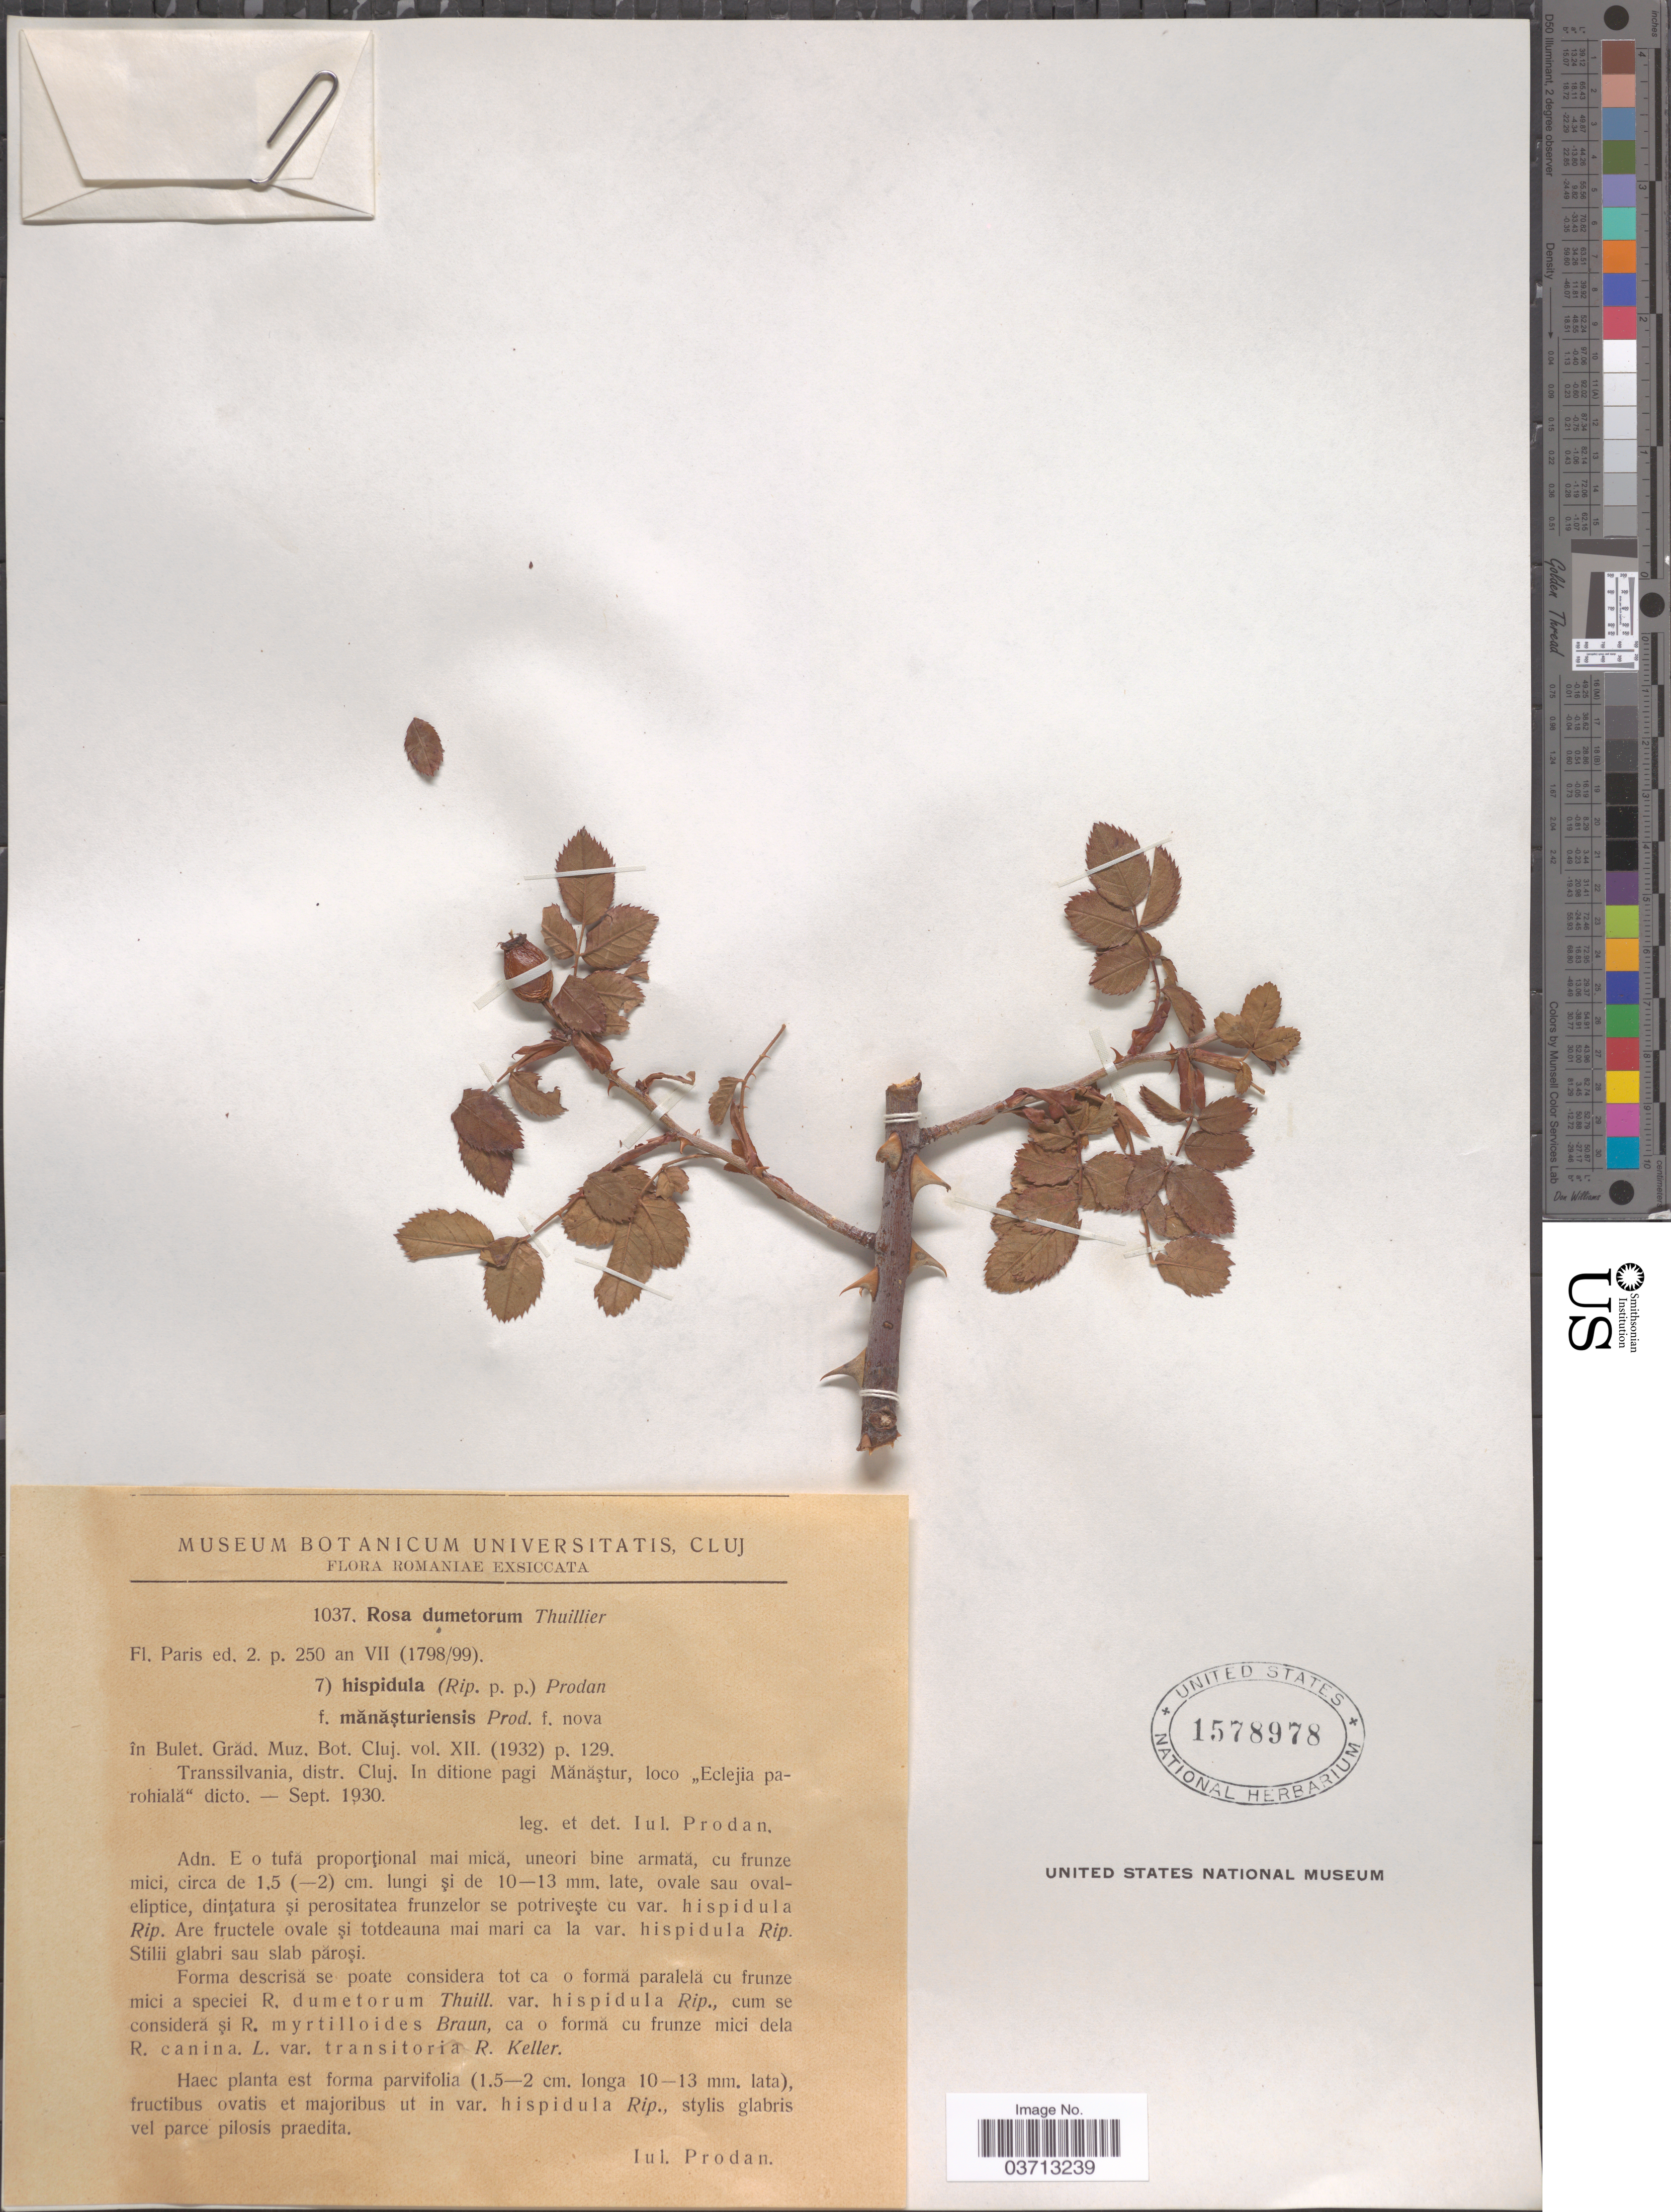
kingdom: Plantae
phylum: Tracheophyta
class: Magnoliopsida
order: Rosales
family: Rosaceae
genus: Rosa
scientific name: Rosa dumetorum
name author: Lange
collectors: J. Prodan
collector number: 1037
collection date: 1930-09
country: Romania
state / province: Cluj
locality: Transsilvania, distr. Cluj. In ditione pagi Mănăştur, loco ,,Eclejia parohială dicto.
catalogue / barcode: US 1578978